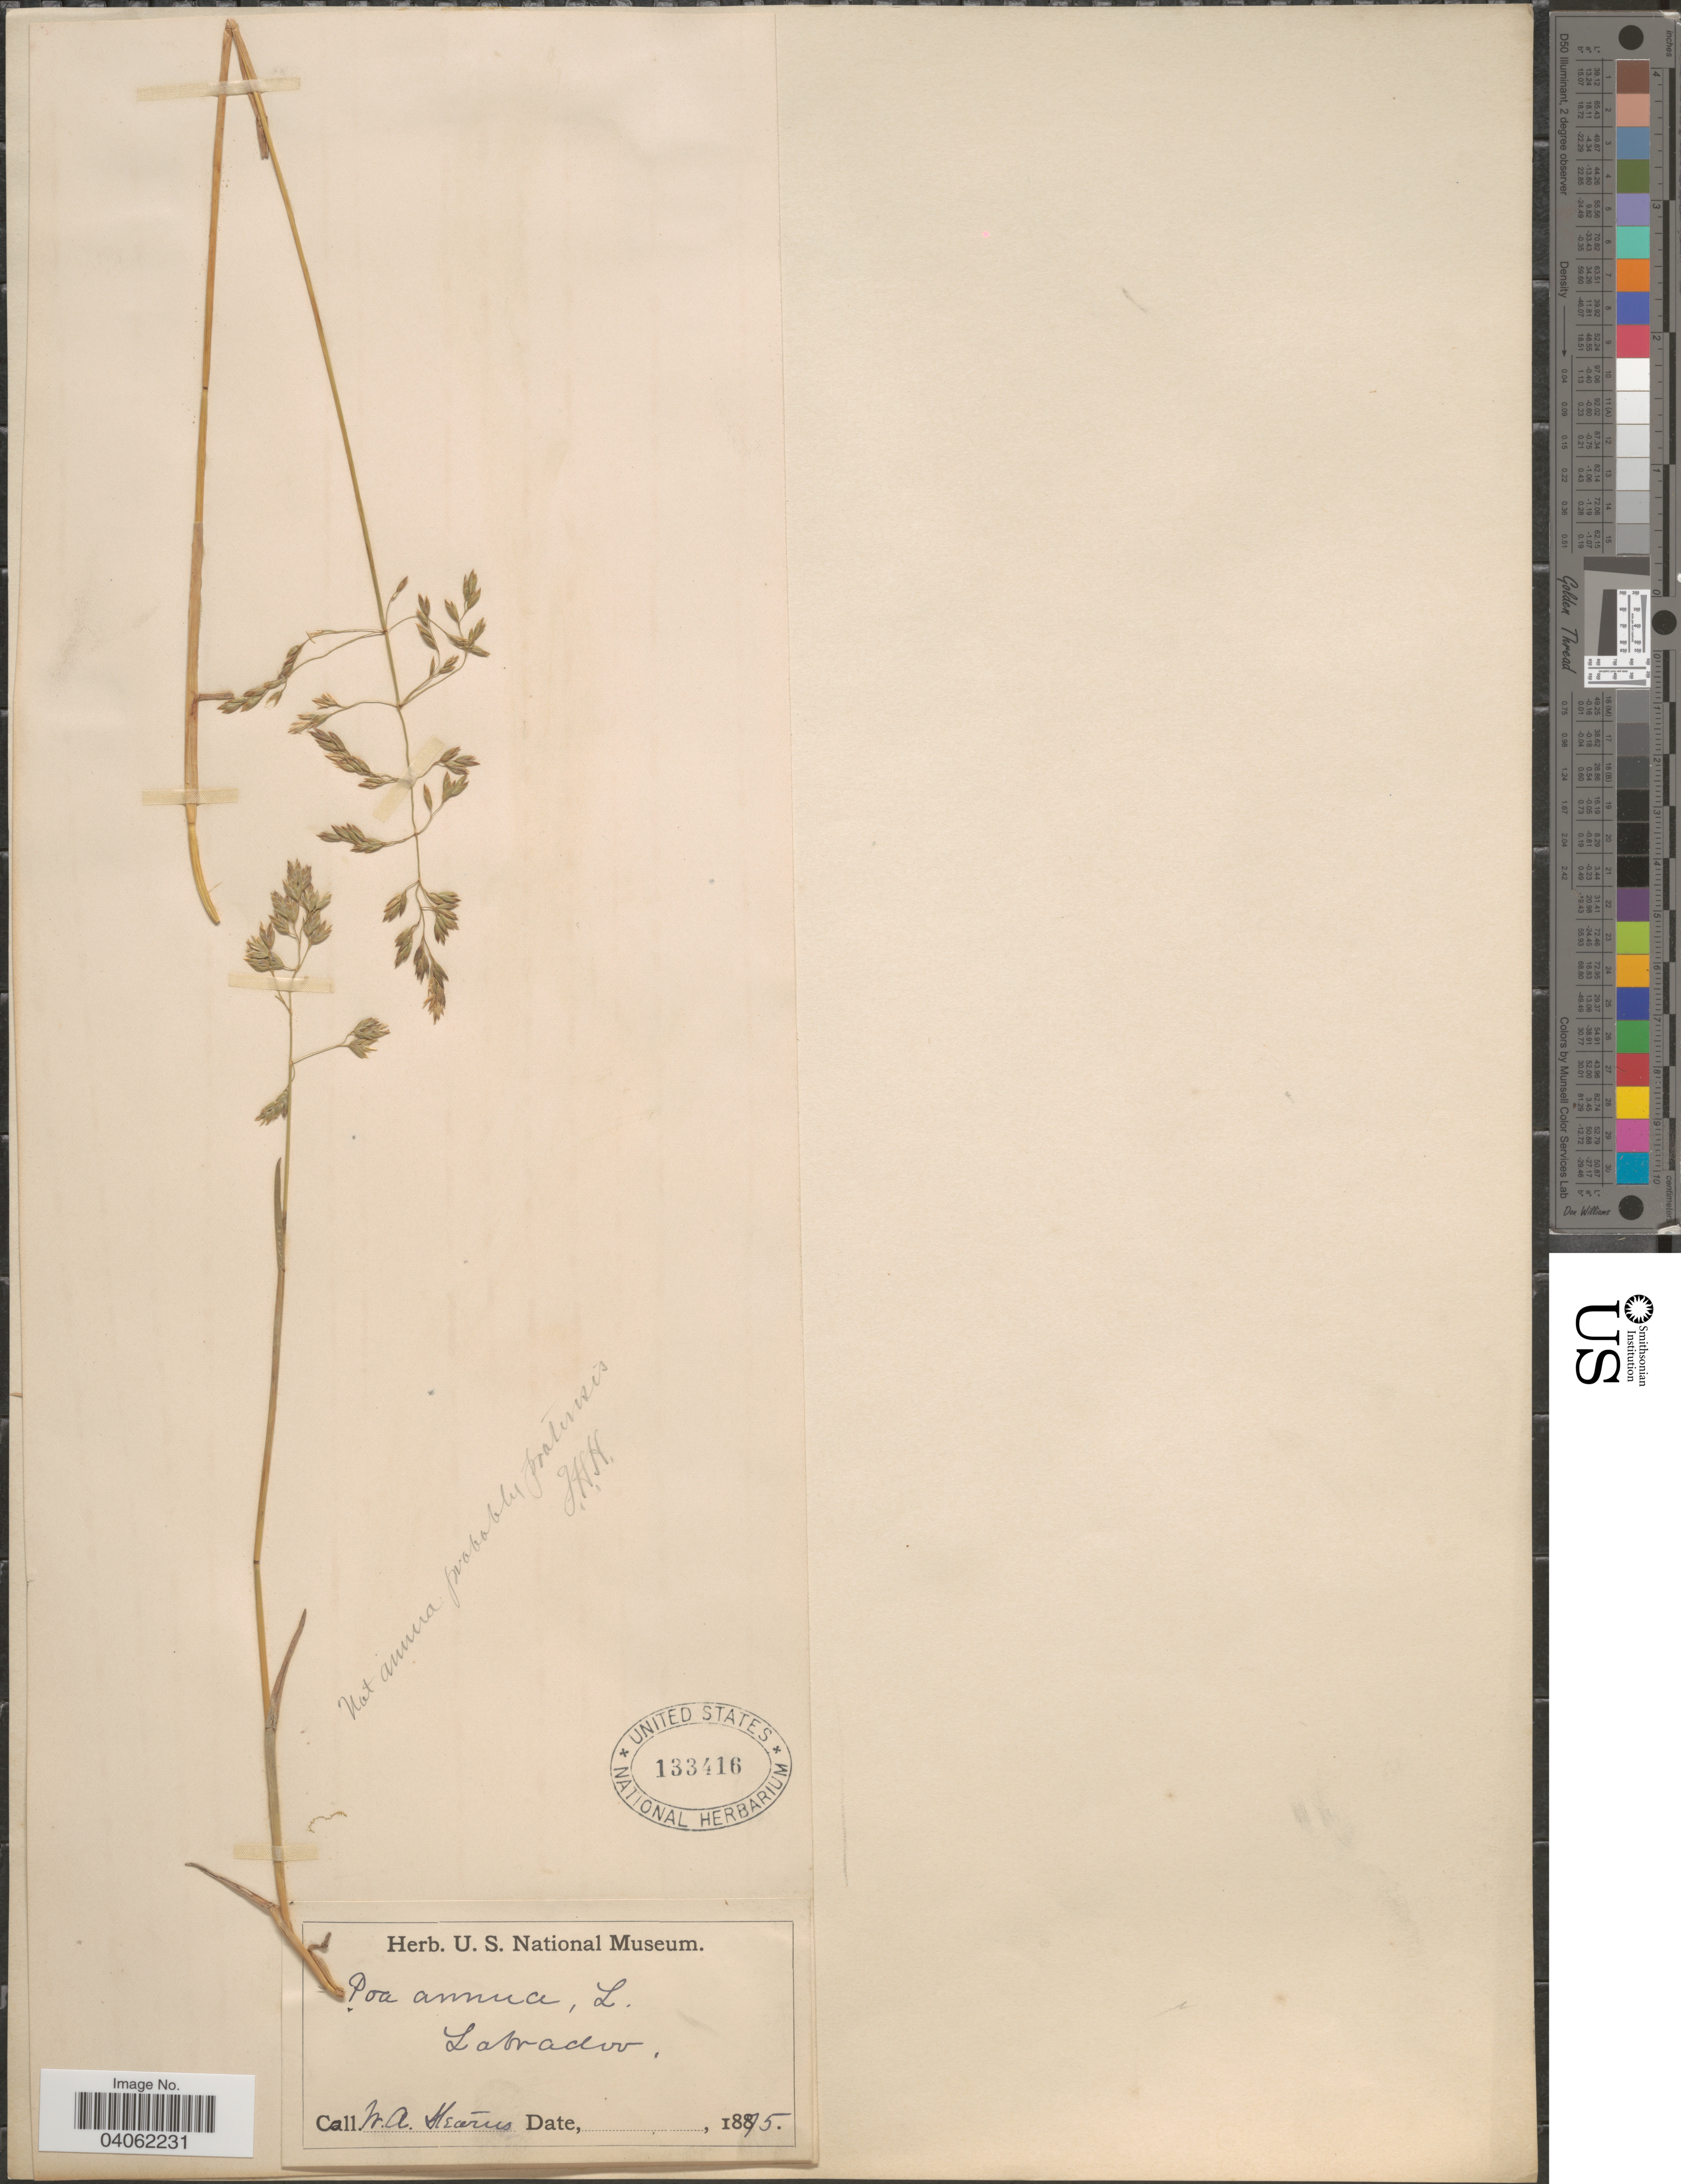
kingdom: Plantae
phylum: Tracheophyta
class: Liliopsida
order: Poales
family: Poaceae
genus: Poa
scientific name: Poa pratensis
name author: L.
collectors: W. Stearns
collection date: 1875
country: Canada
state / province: Newfoundland and Labrador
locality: Labrador.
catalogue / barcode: US 133416